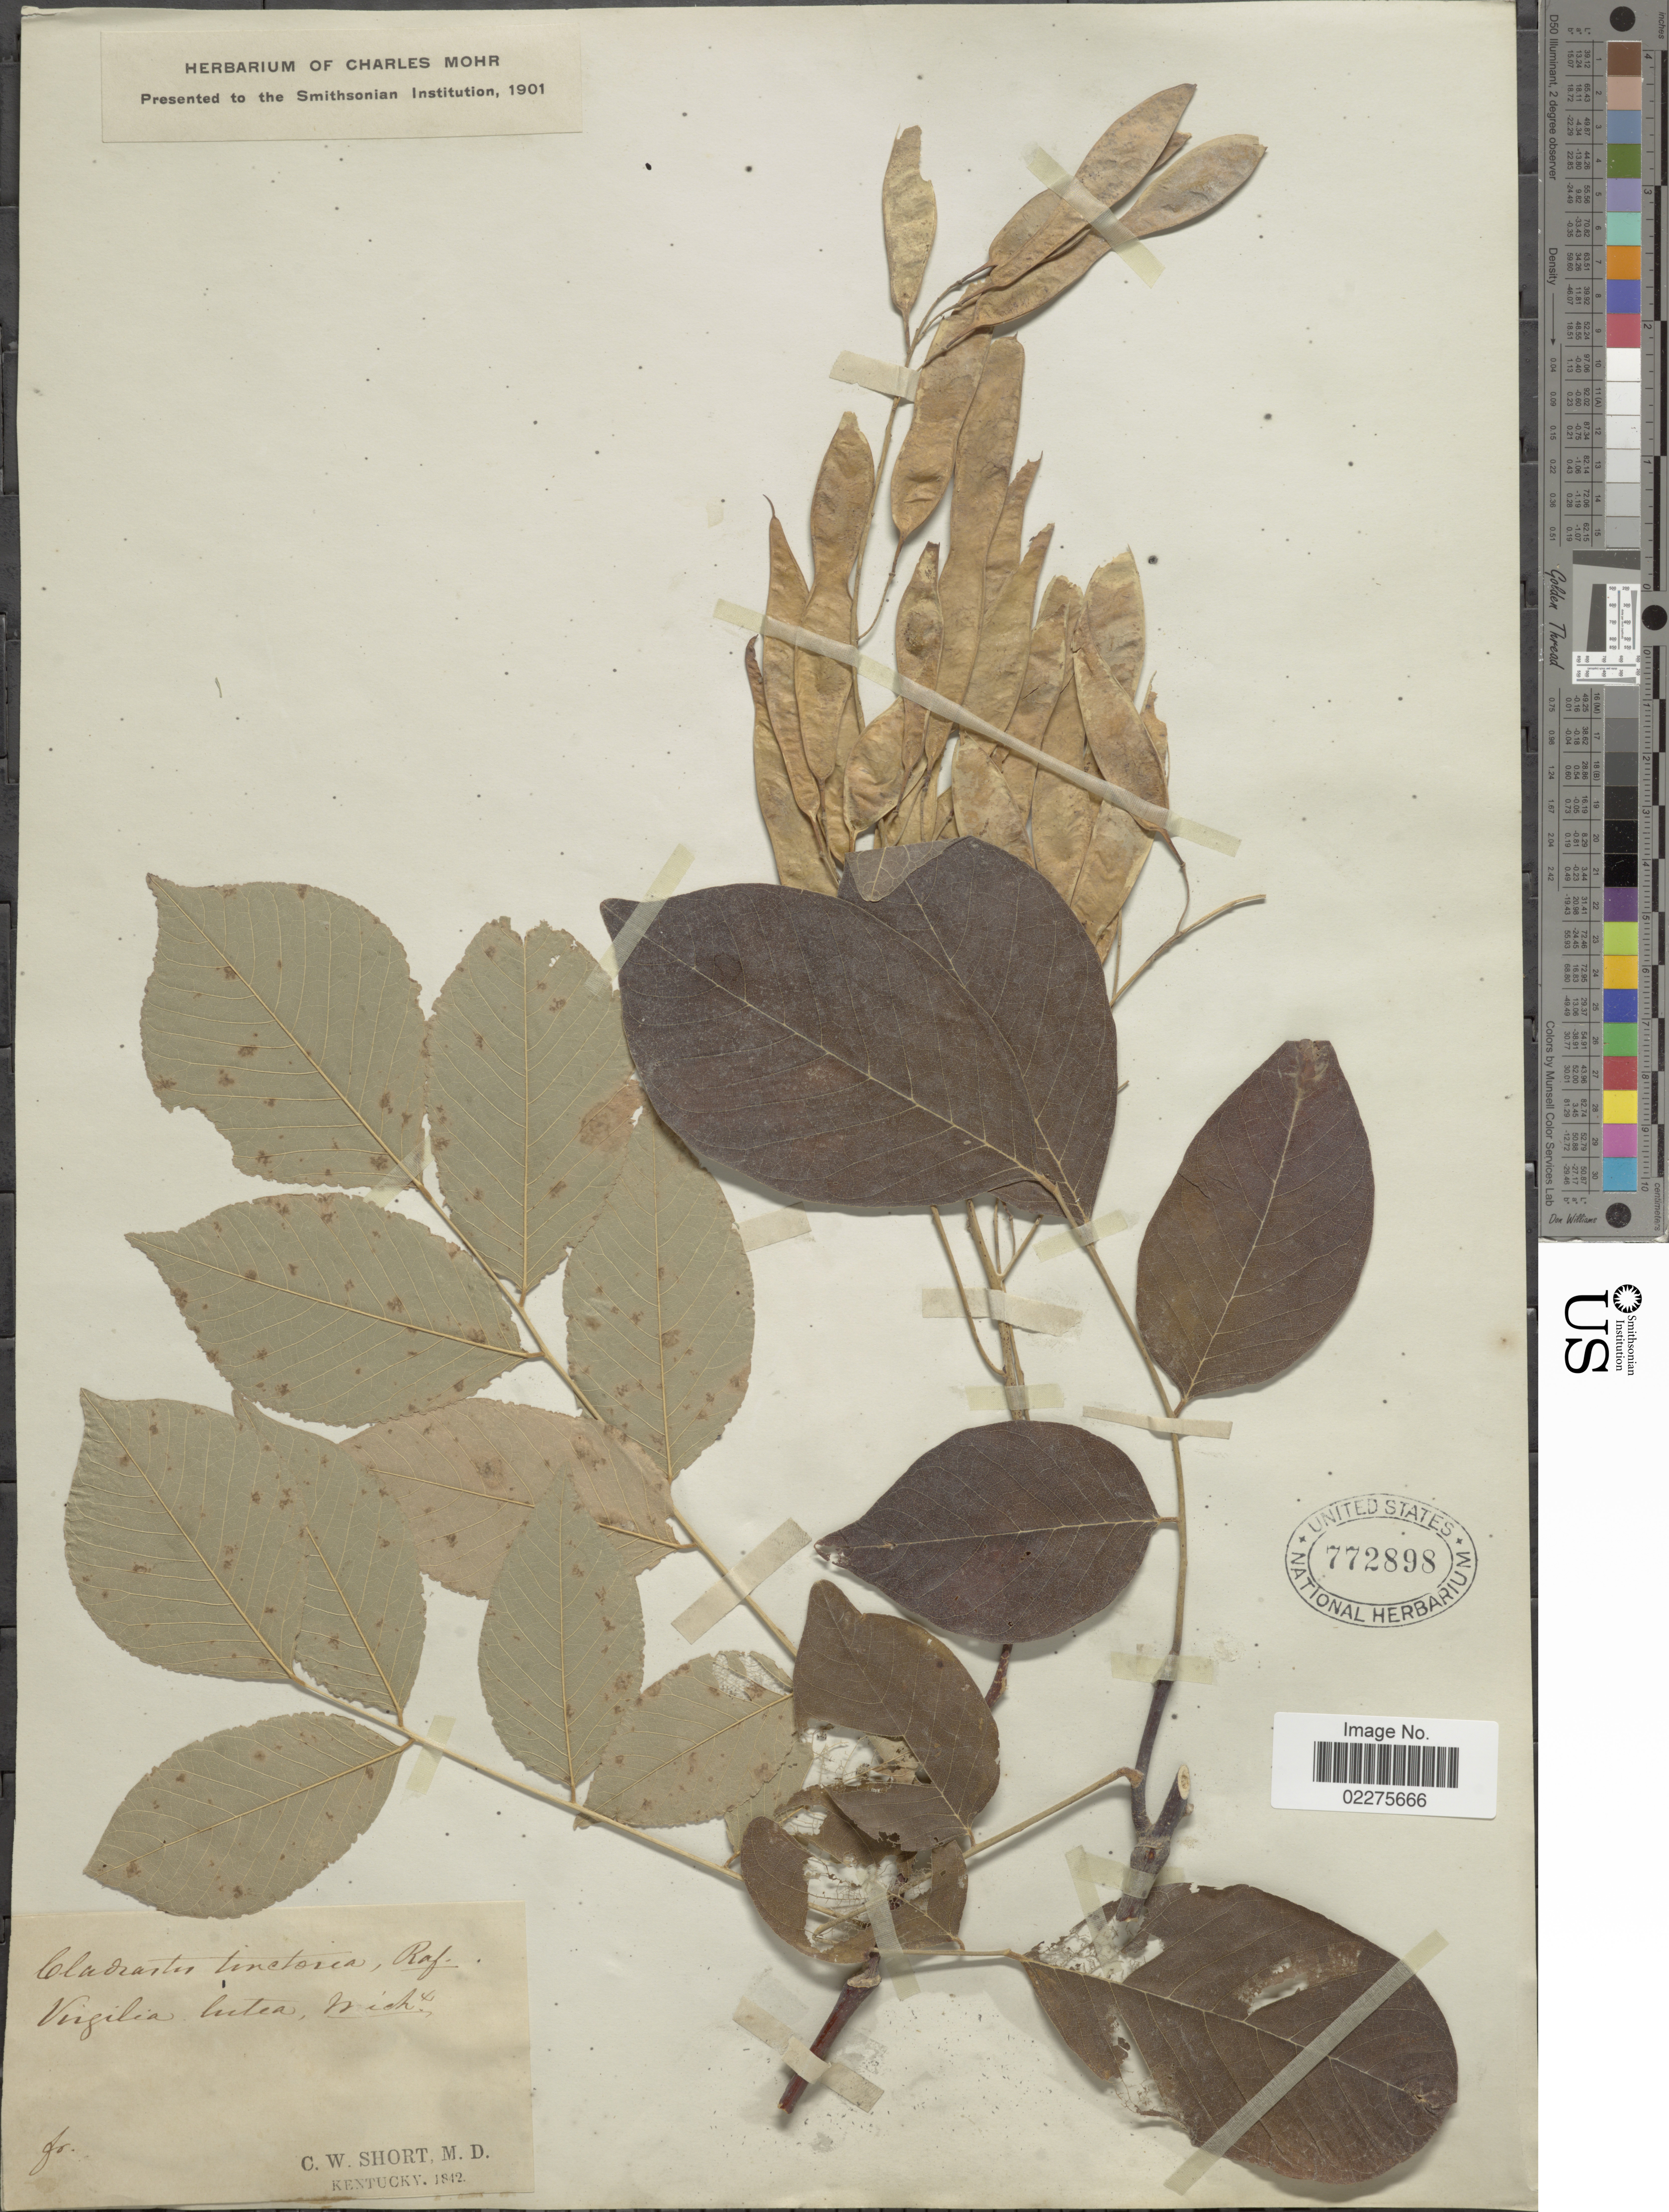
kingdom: Plantae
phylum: Tracheophyta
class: Magnoliopsida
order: Fabales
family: Fabaceae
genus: Cladrastis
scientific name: Cladrastis kentukea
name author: (Dum. Cours.) Rudd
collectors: C. W. Short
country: United States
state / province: Kentucky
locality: Fr. [unsure placement]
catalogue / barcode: US 772898